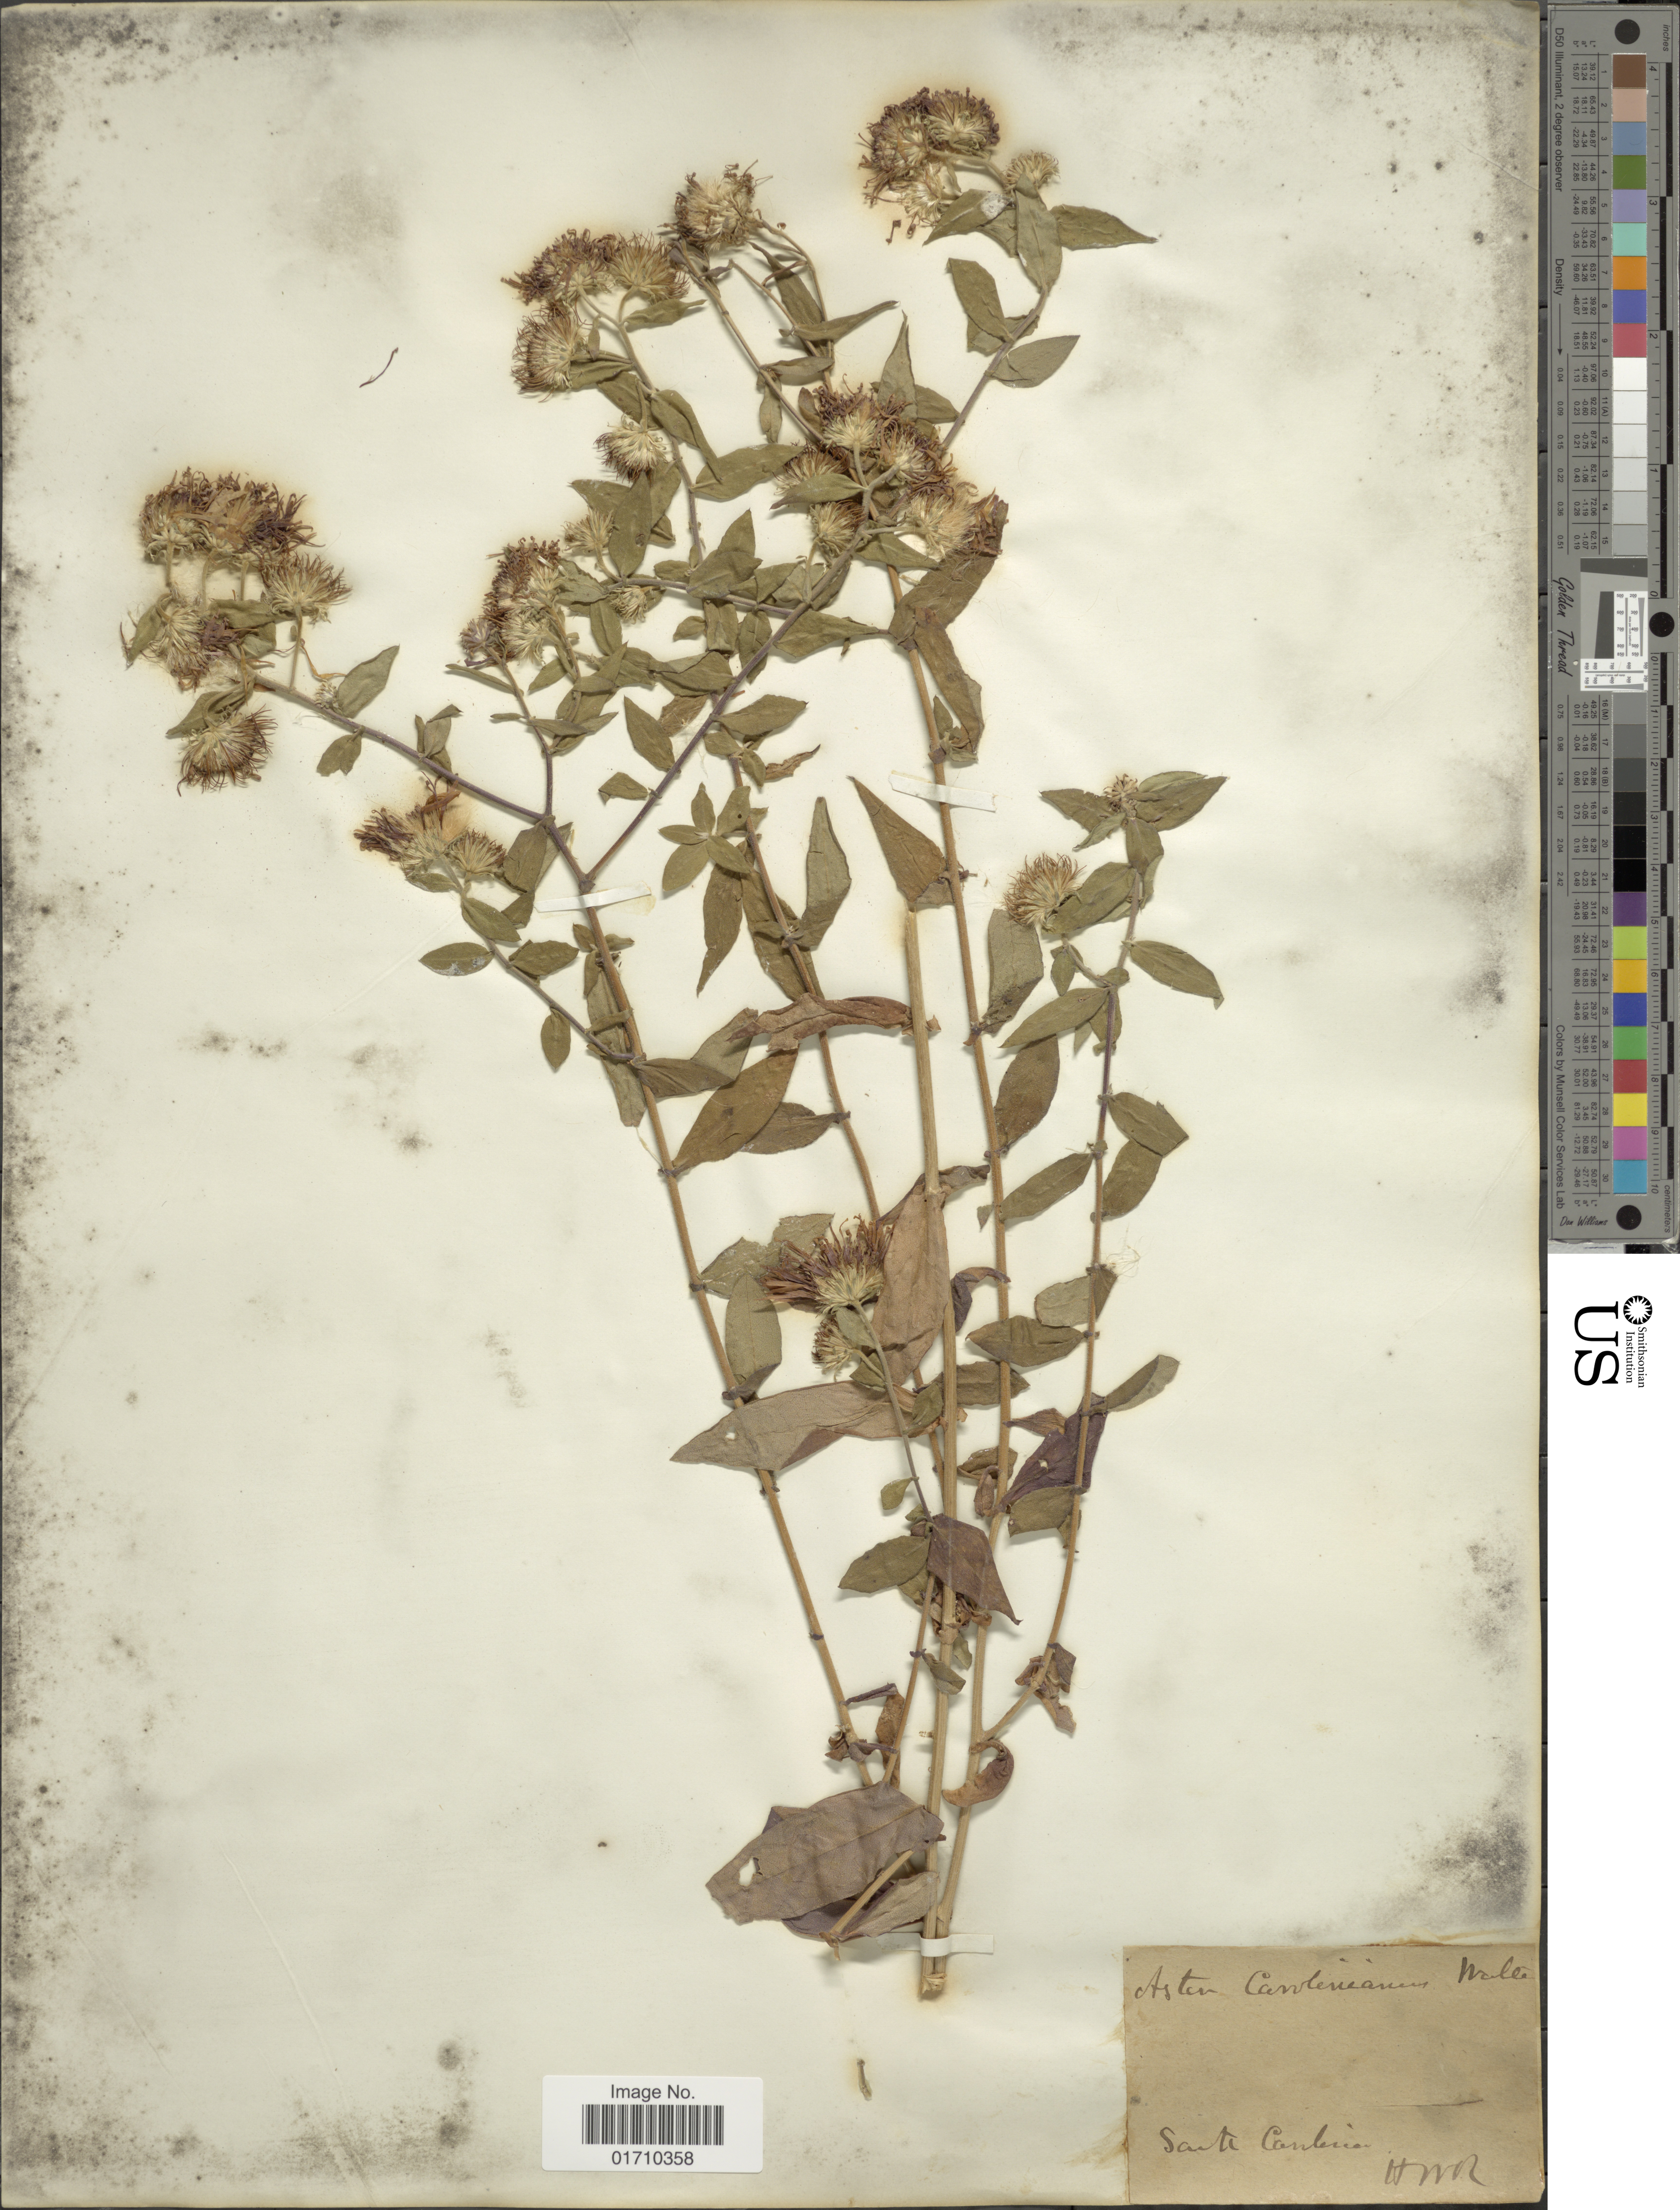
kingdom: Plantae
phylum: Tracheophyta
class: Magnoliopsida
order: Asterales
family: Asteraceae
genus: Ampelaster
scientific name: Ampelaster carolinianus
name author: (Walter) G.L. Nesom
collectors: H. S. R.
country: United States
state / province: South Carolina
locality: South Carolina